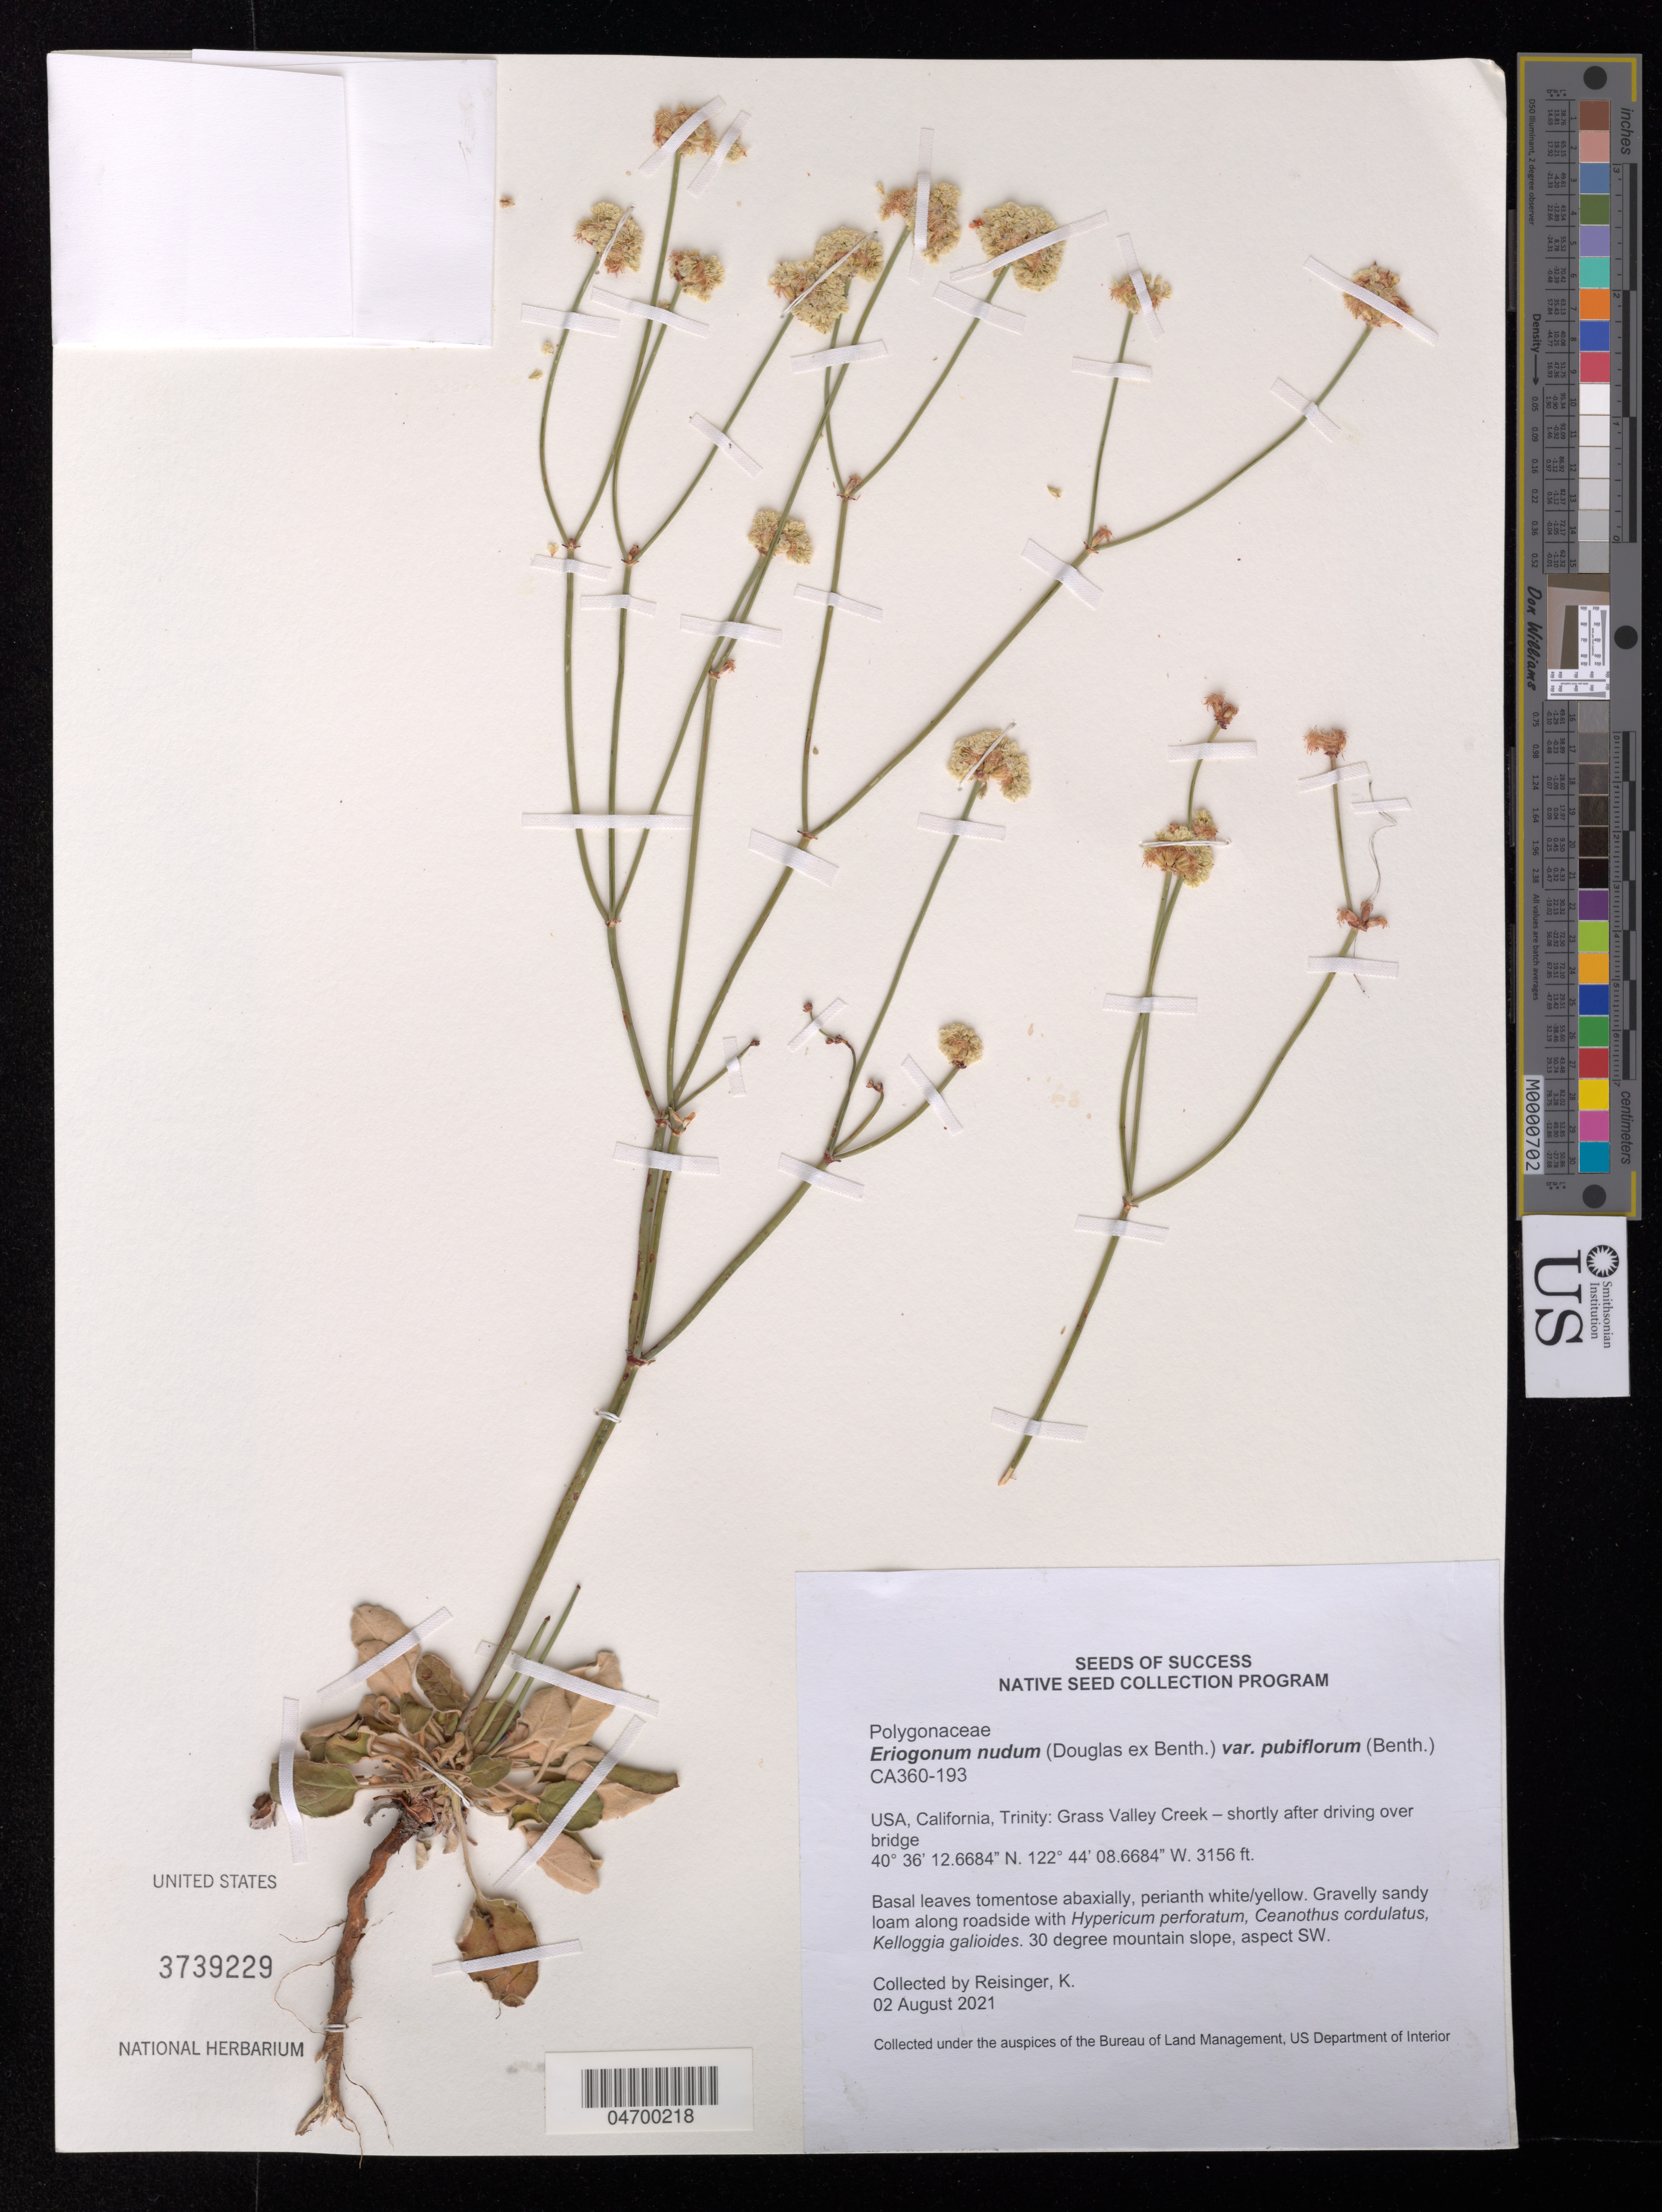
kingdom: Plantae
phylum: Tracheophyta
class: Magnoliopsida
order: Caryophyllales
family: Polygonaceae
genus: Eriogonum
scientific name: Eriogonum nudum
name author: Douglas ex Benth.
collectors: C. Desmond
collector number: CA360-193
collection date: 2021-08-02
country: United States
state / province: California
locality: Trinity: Grass Valley Creek - shortly after driving over bridge.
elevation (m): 962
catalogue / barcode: US 3739229